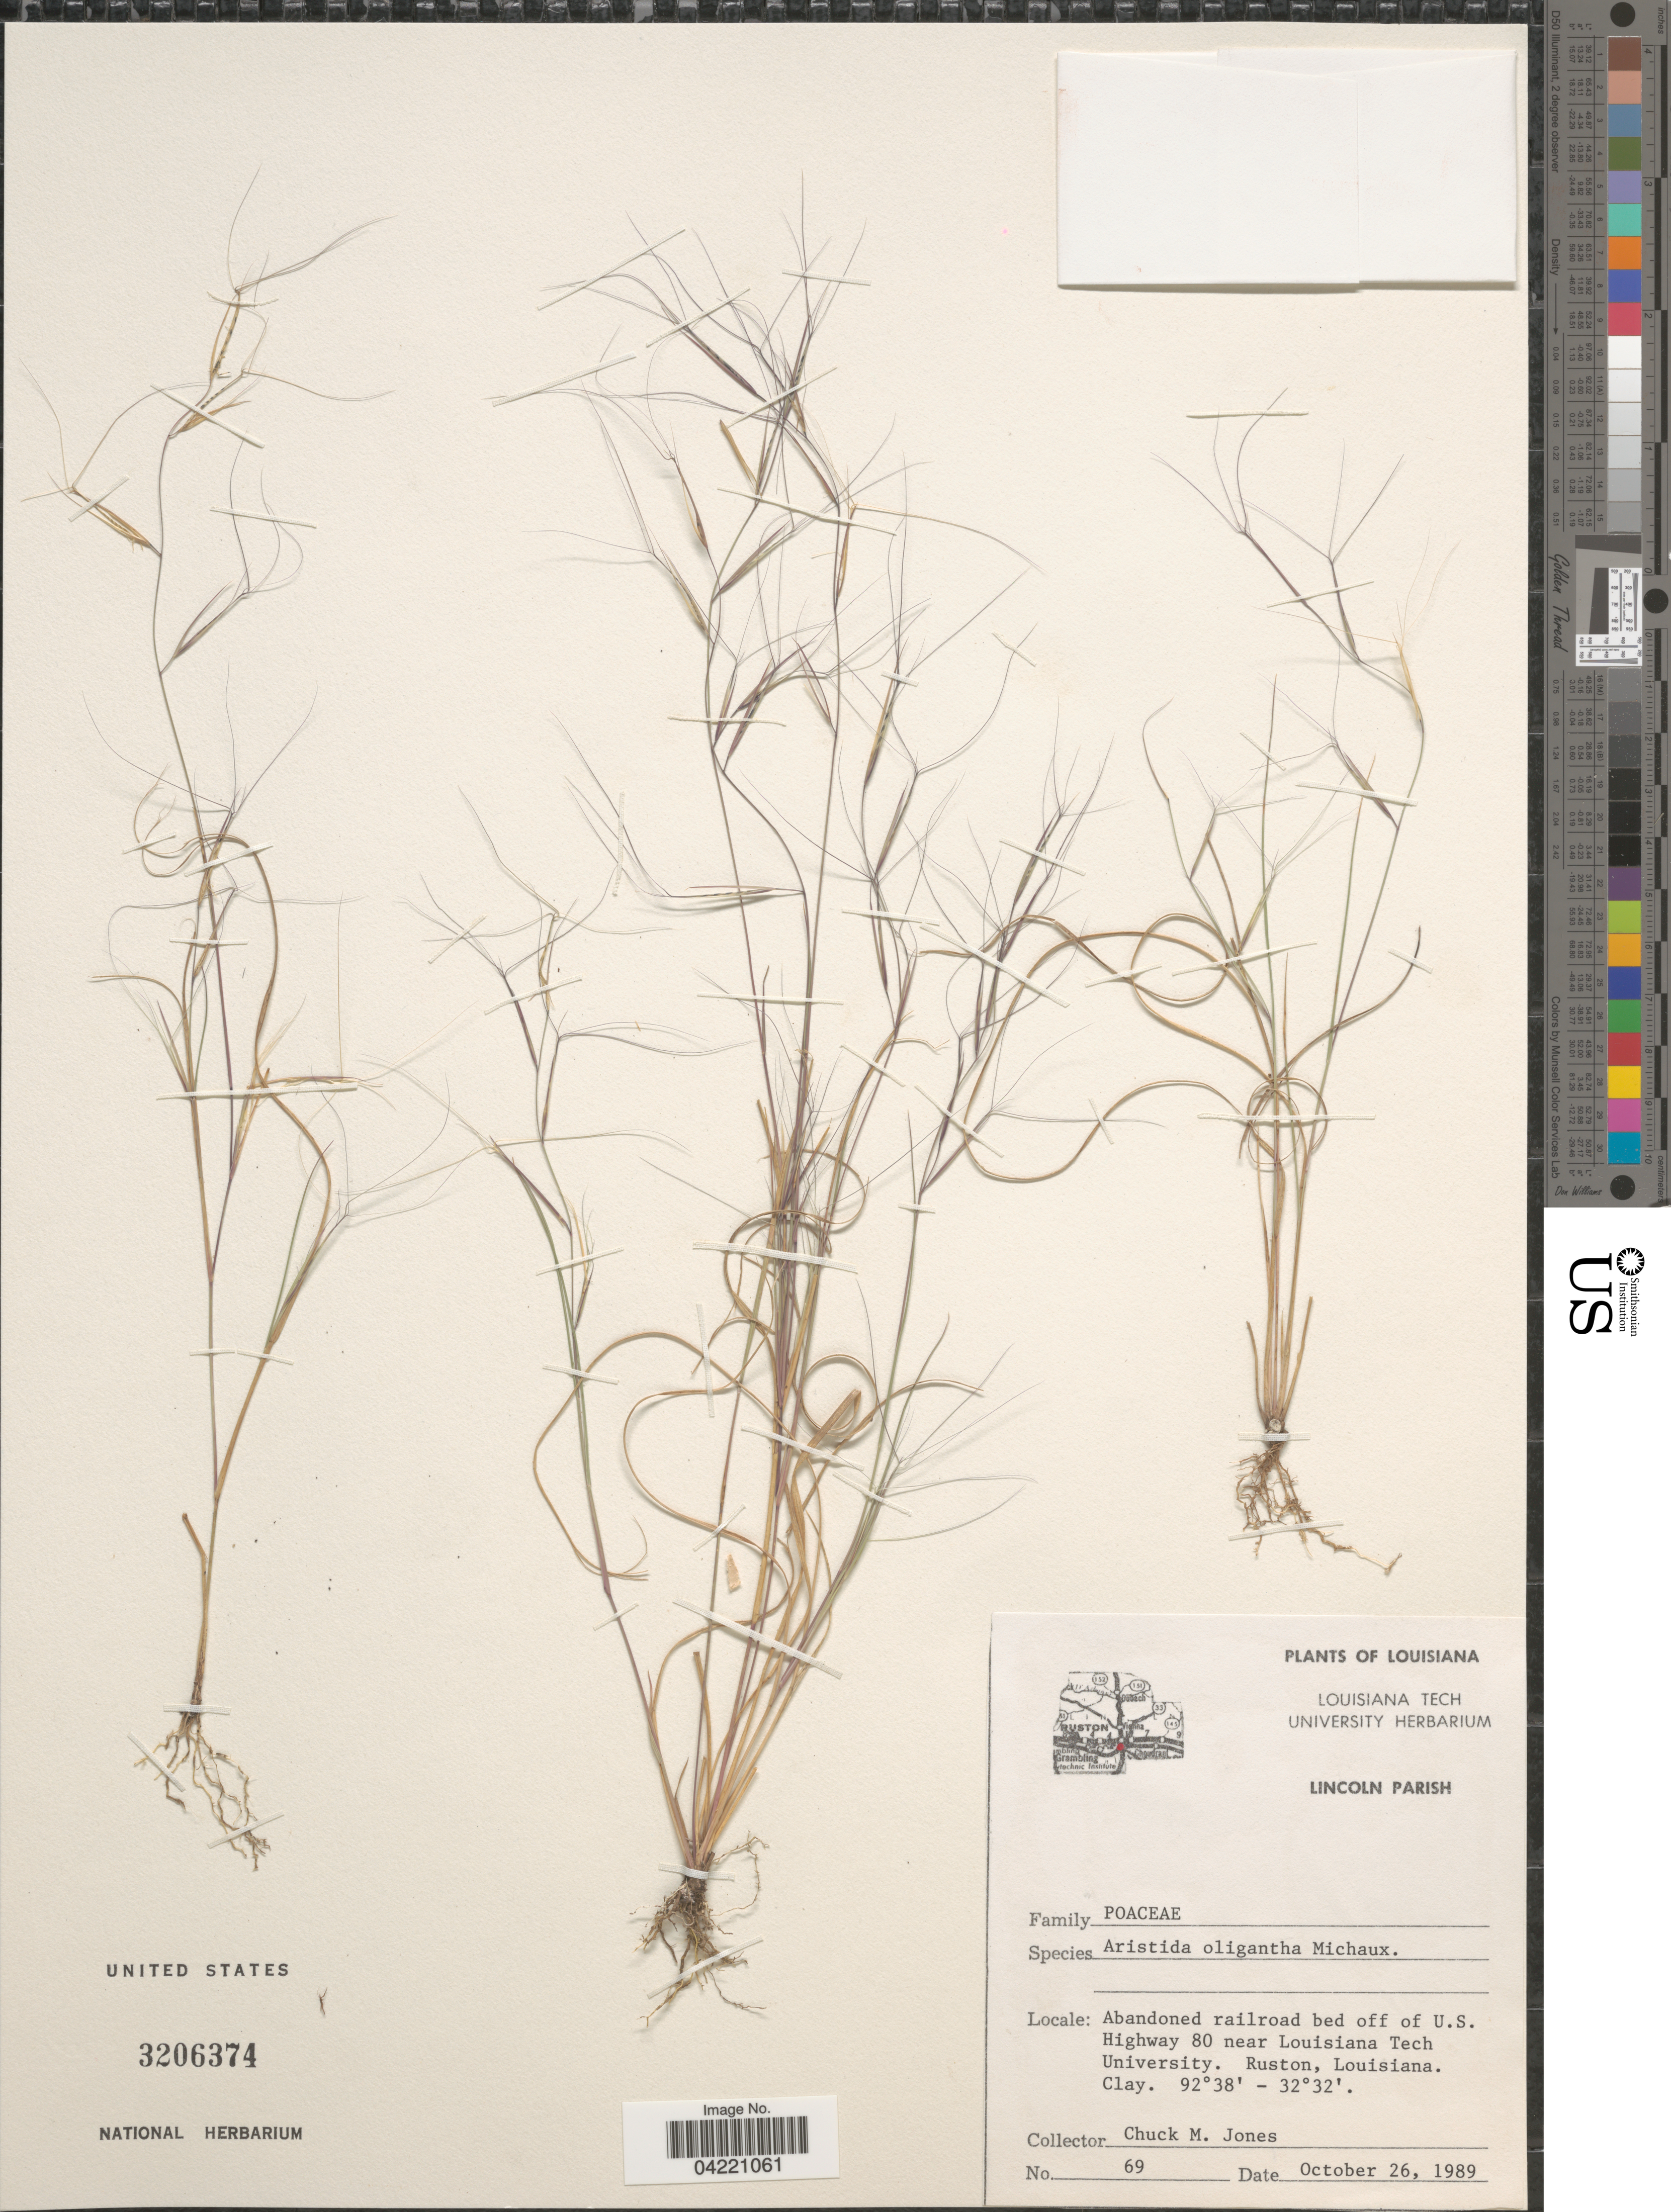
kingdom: Plantae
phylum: Tracheophyta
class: Liliopsida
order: Poales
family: Poaceae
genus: Aristida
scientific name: Aristida oligantha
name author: Michx.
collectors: Carleen Jones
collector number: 69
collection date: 1989-10-26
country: United States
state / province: Louisiana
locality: Lincoln Parish. Abandoned railroad bed off of U.S. Highway 80 near Louisiana Tech University. Ruston, Louisiana Clay.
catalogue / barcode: US 3206374